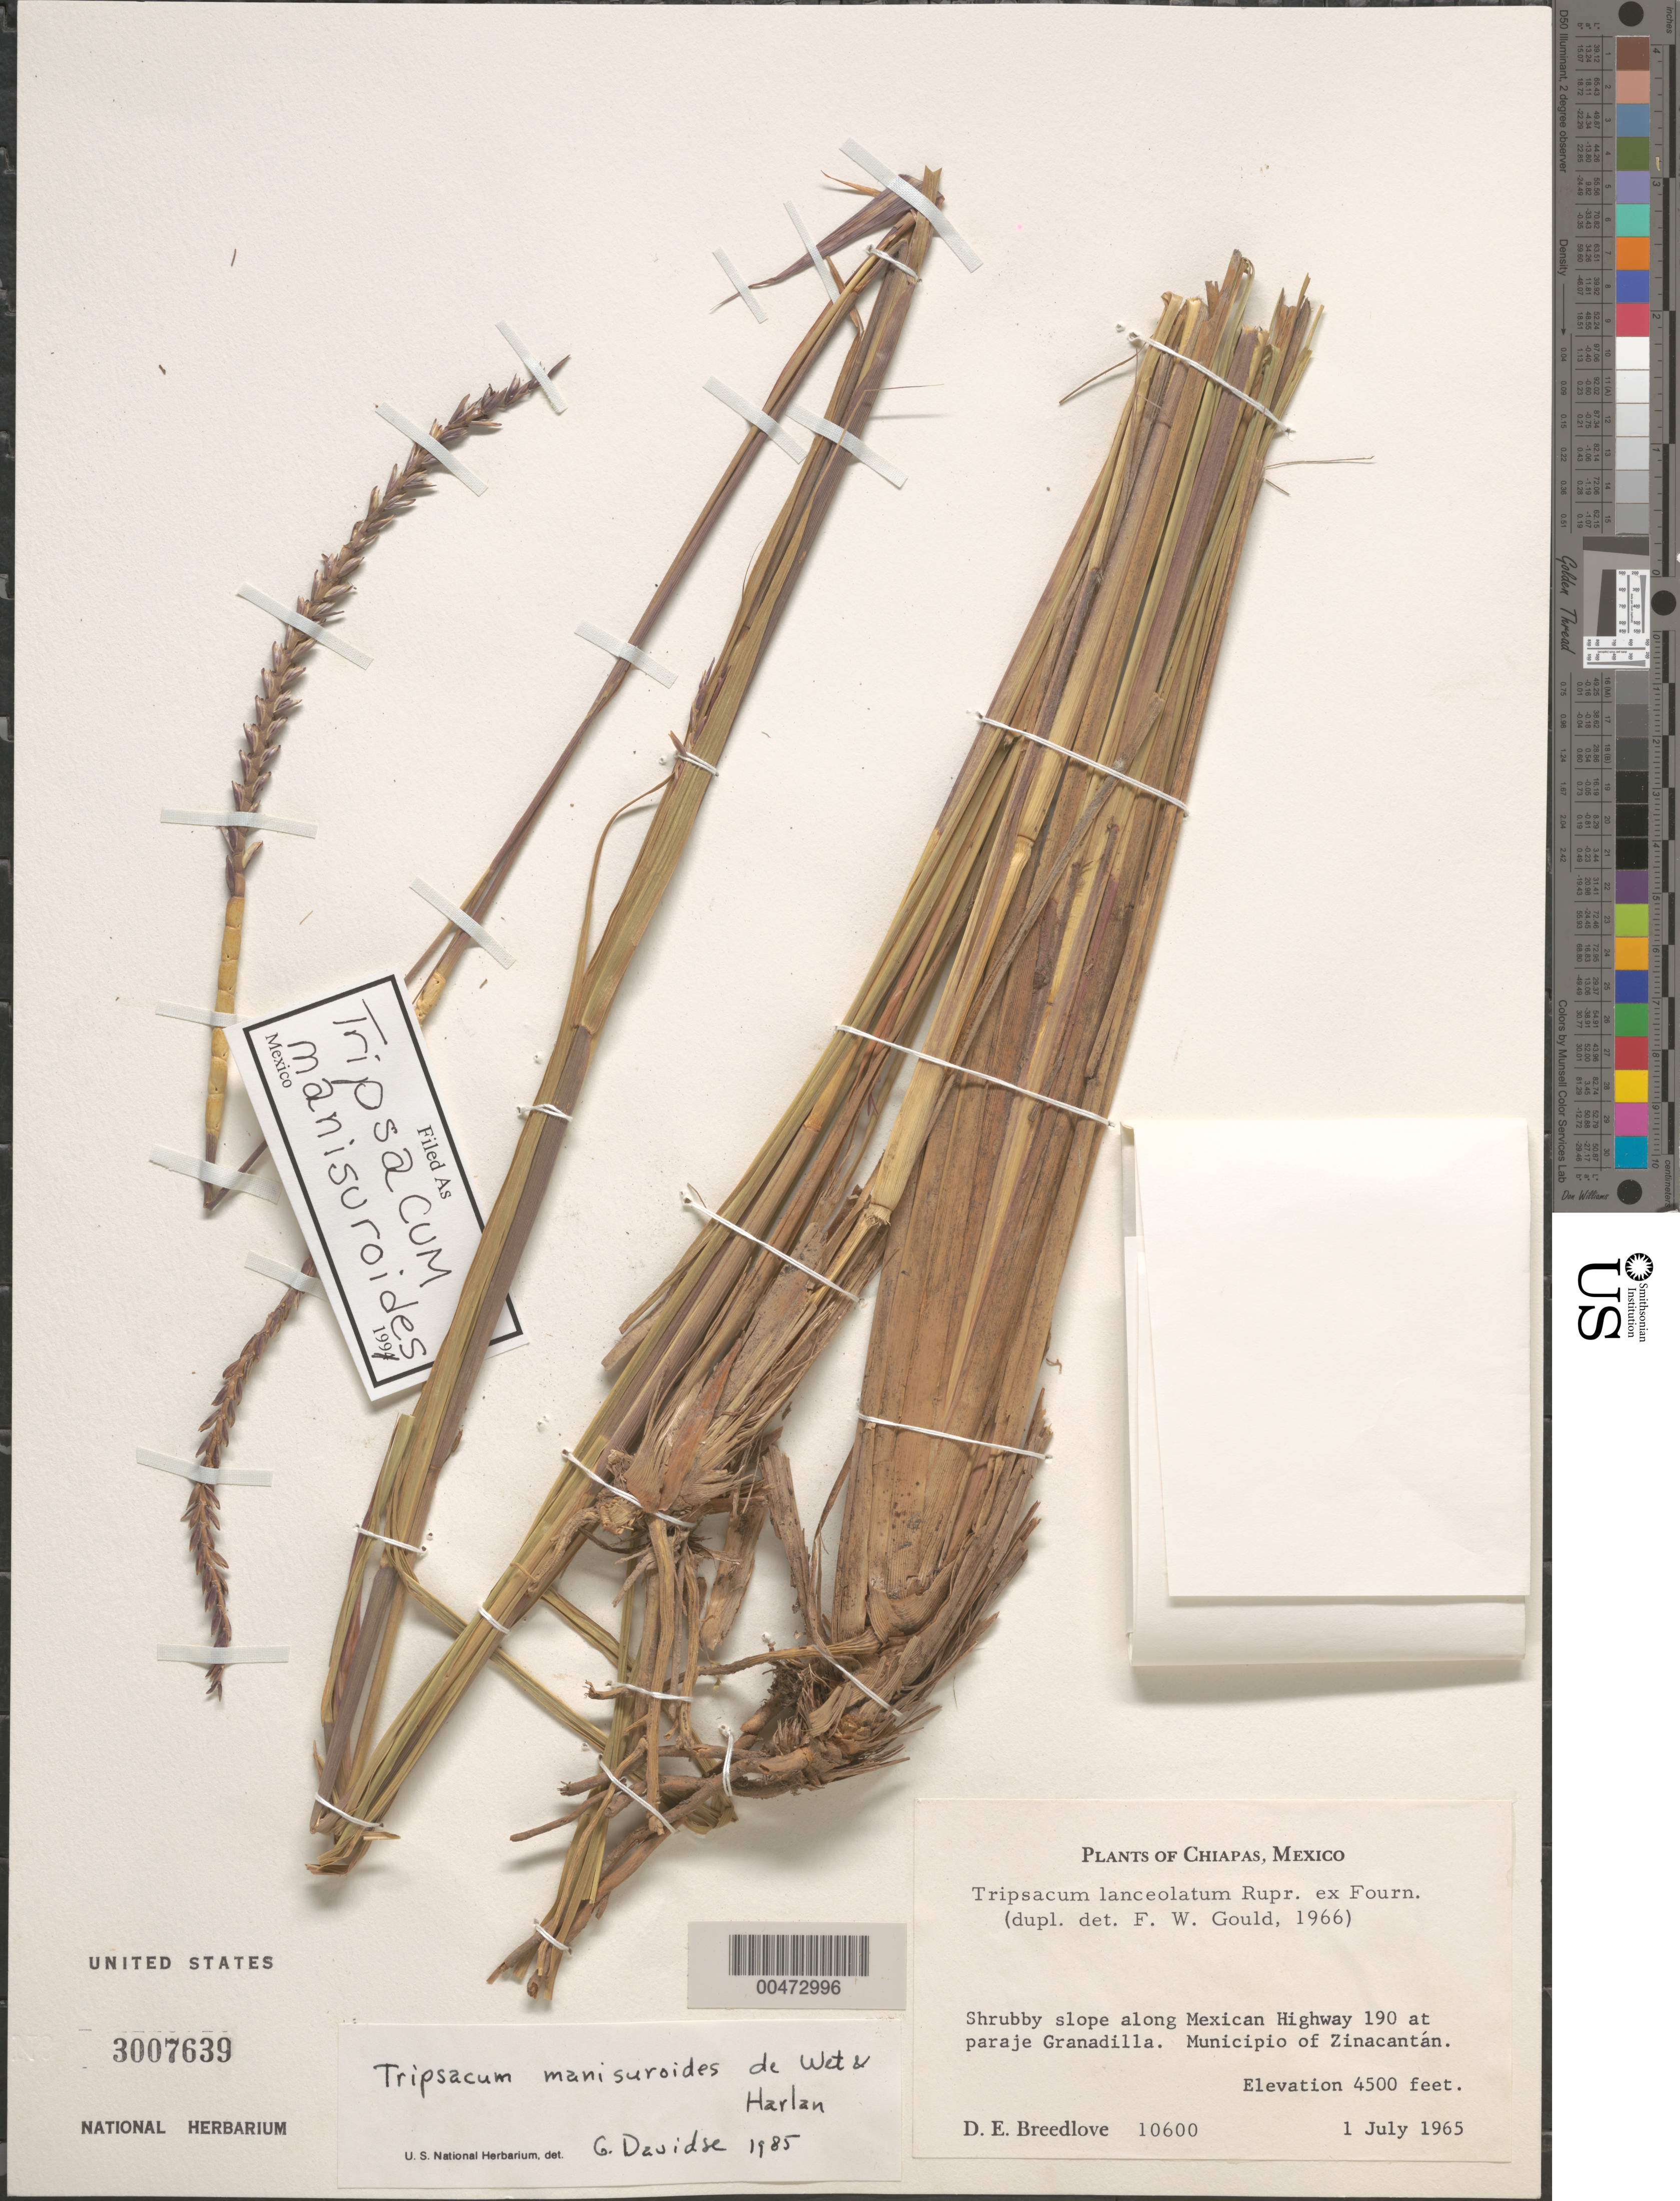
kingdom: Plantae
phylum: Tracheophyta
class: Liliopsida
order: Poales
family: Poaceae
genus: Tripsacum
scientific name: Tripsacum manisuroides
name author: de Wet & Harlan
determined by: Davidse, Gerrit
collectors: D. E. Breedlove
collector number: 10600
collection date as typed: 1 Jul 1965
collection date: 1965-07-01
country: Mexico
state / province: Chiapas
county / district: Zinacantán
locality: Along Mexican Hwy 190 at paraje Granadilla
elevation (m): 1372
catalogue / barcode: US 3007639